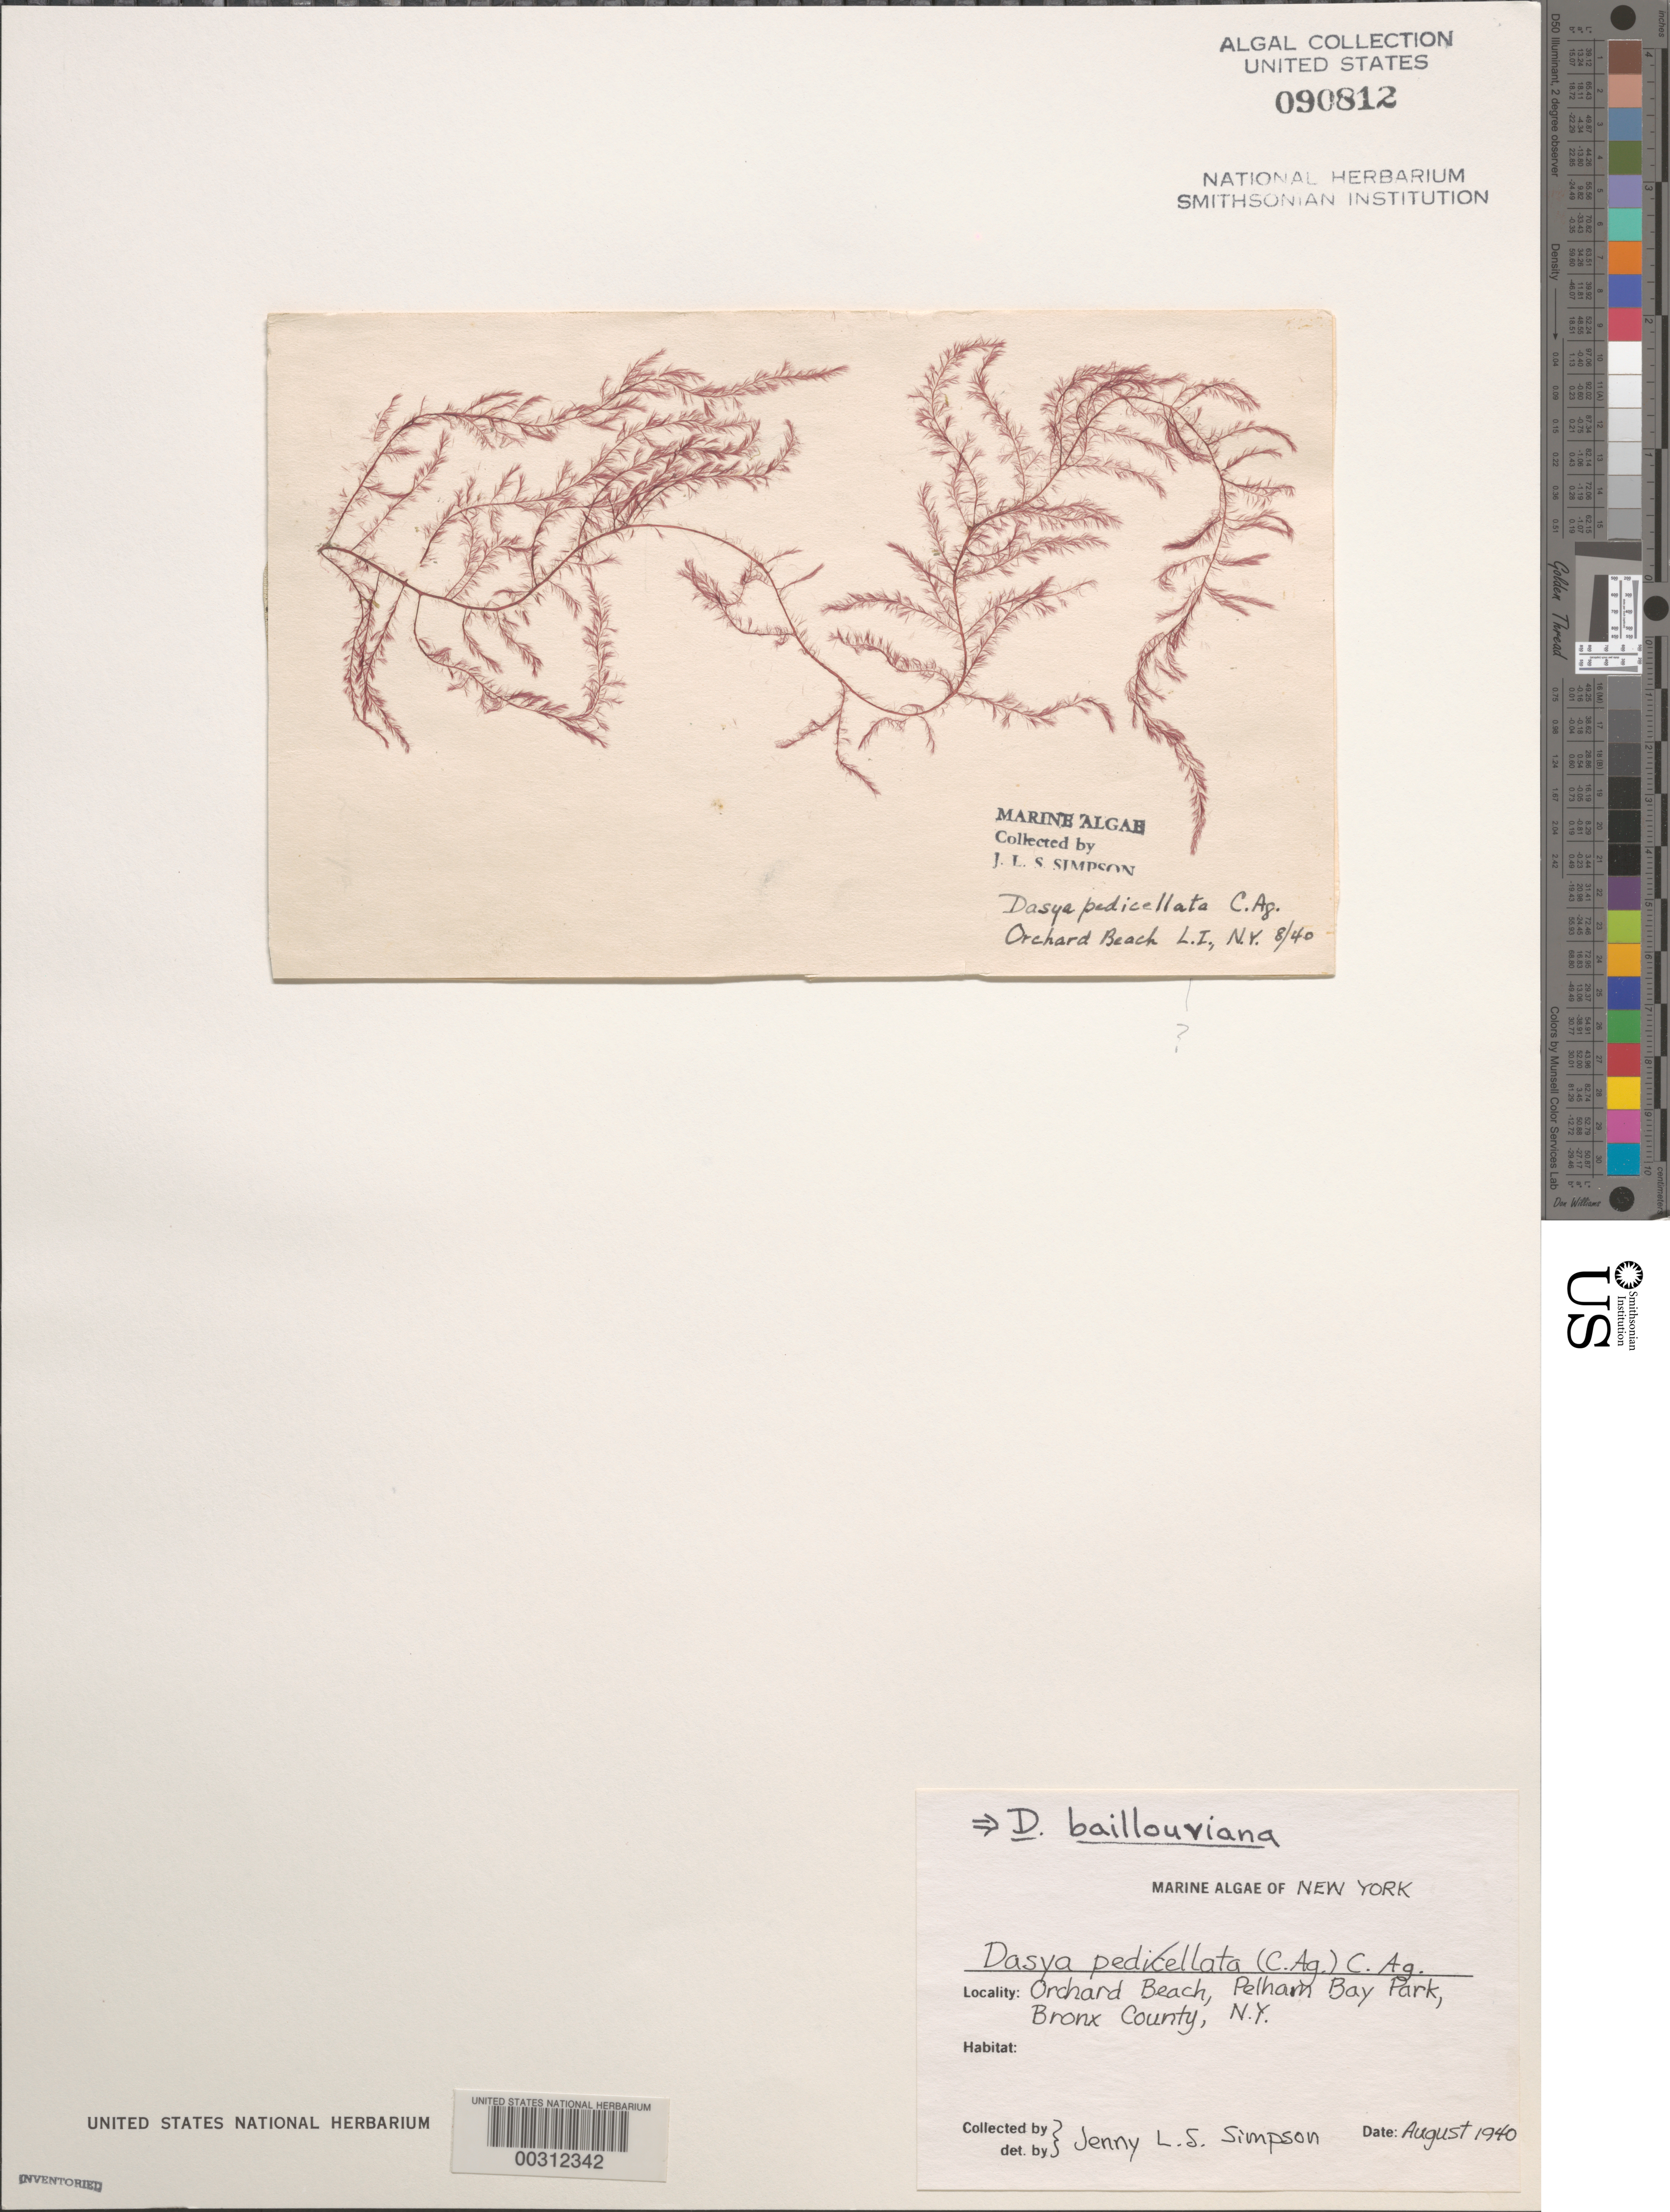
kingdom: Plantae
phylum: Rhodophyta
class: Florideophyceae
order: Ceramiales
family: Dasyaceae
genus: Dasya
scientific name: Dasya pedicellata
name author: (C. Agardh) C. Agardh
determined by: Algae name updating Project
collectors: J. Simpson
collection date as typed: Aug 1940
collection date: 1940-08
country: United States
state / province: New York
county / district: Bronx County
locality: Orchard Beach, Pelham Bay Park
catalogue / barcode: US 90812